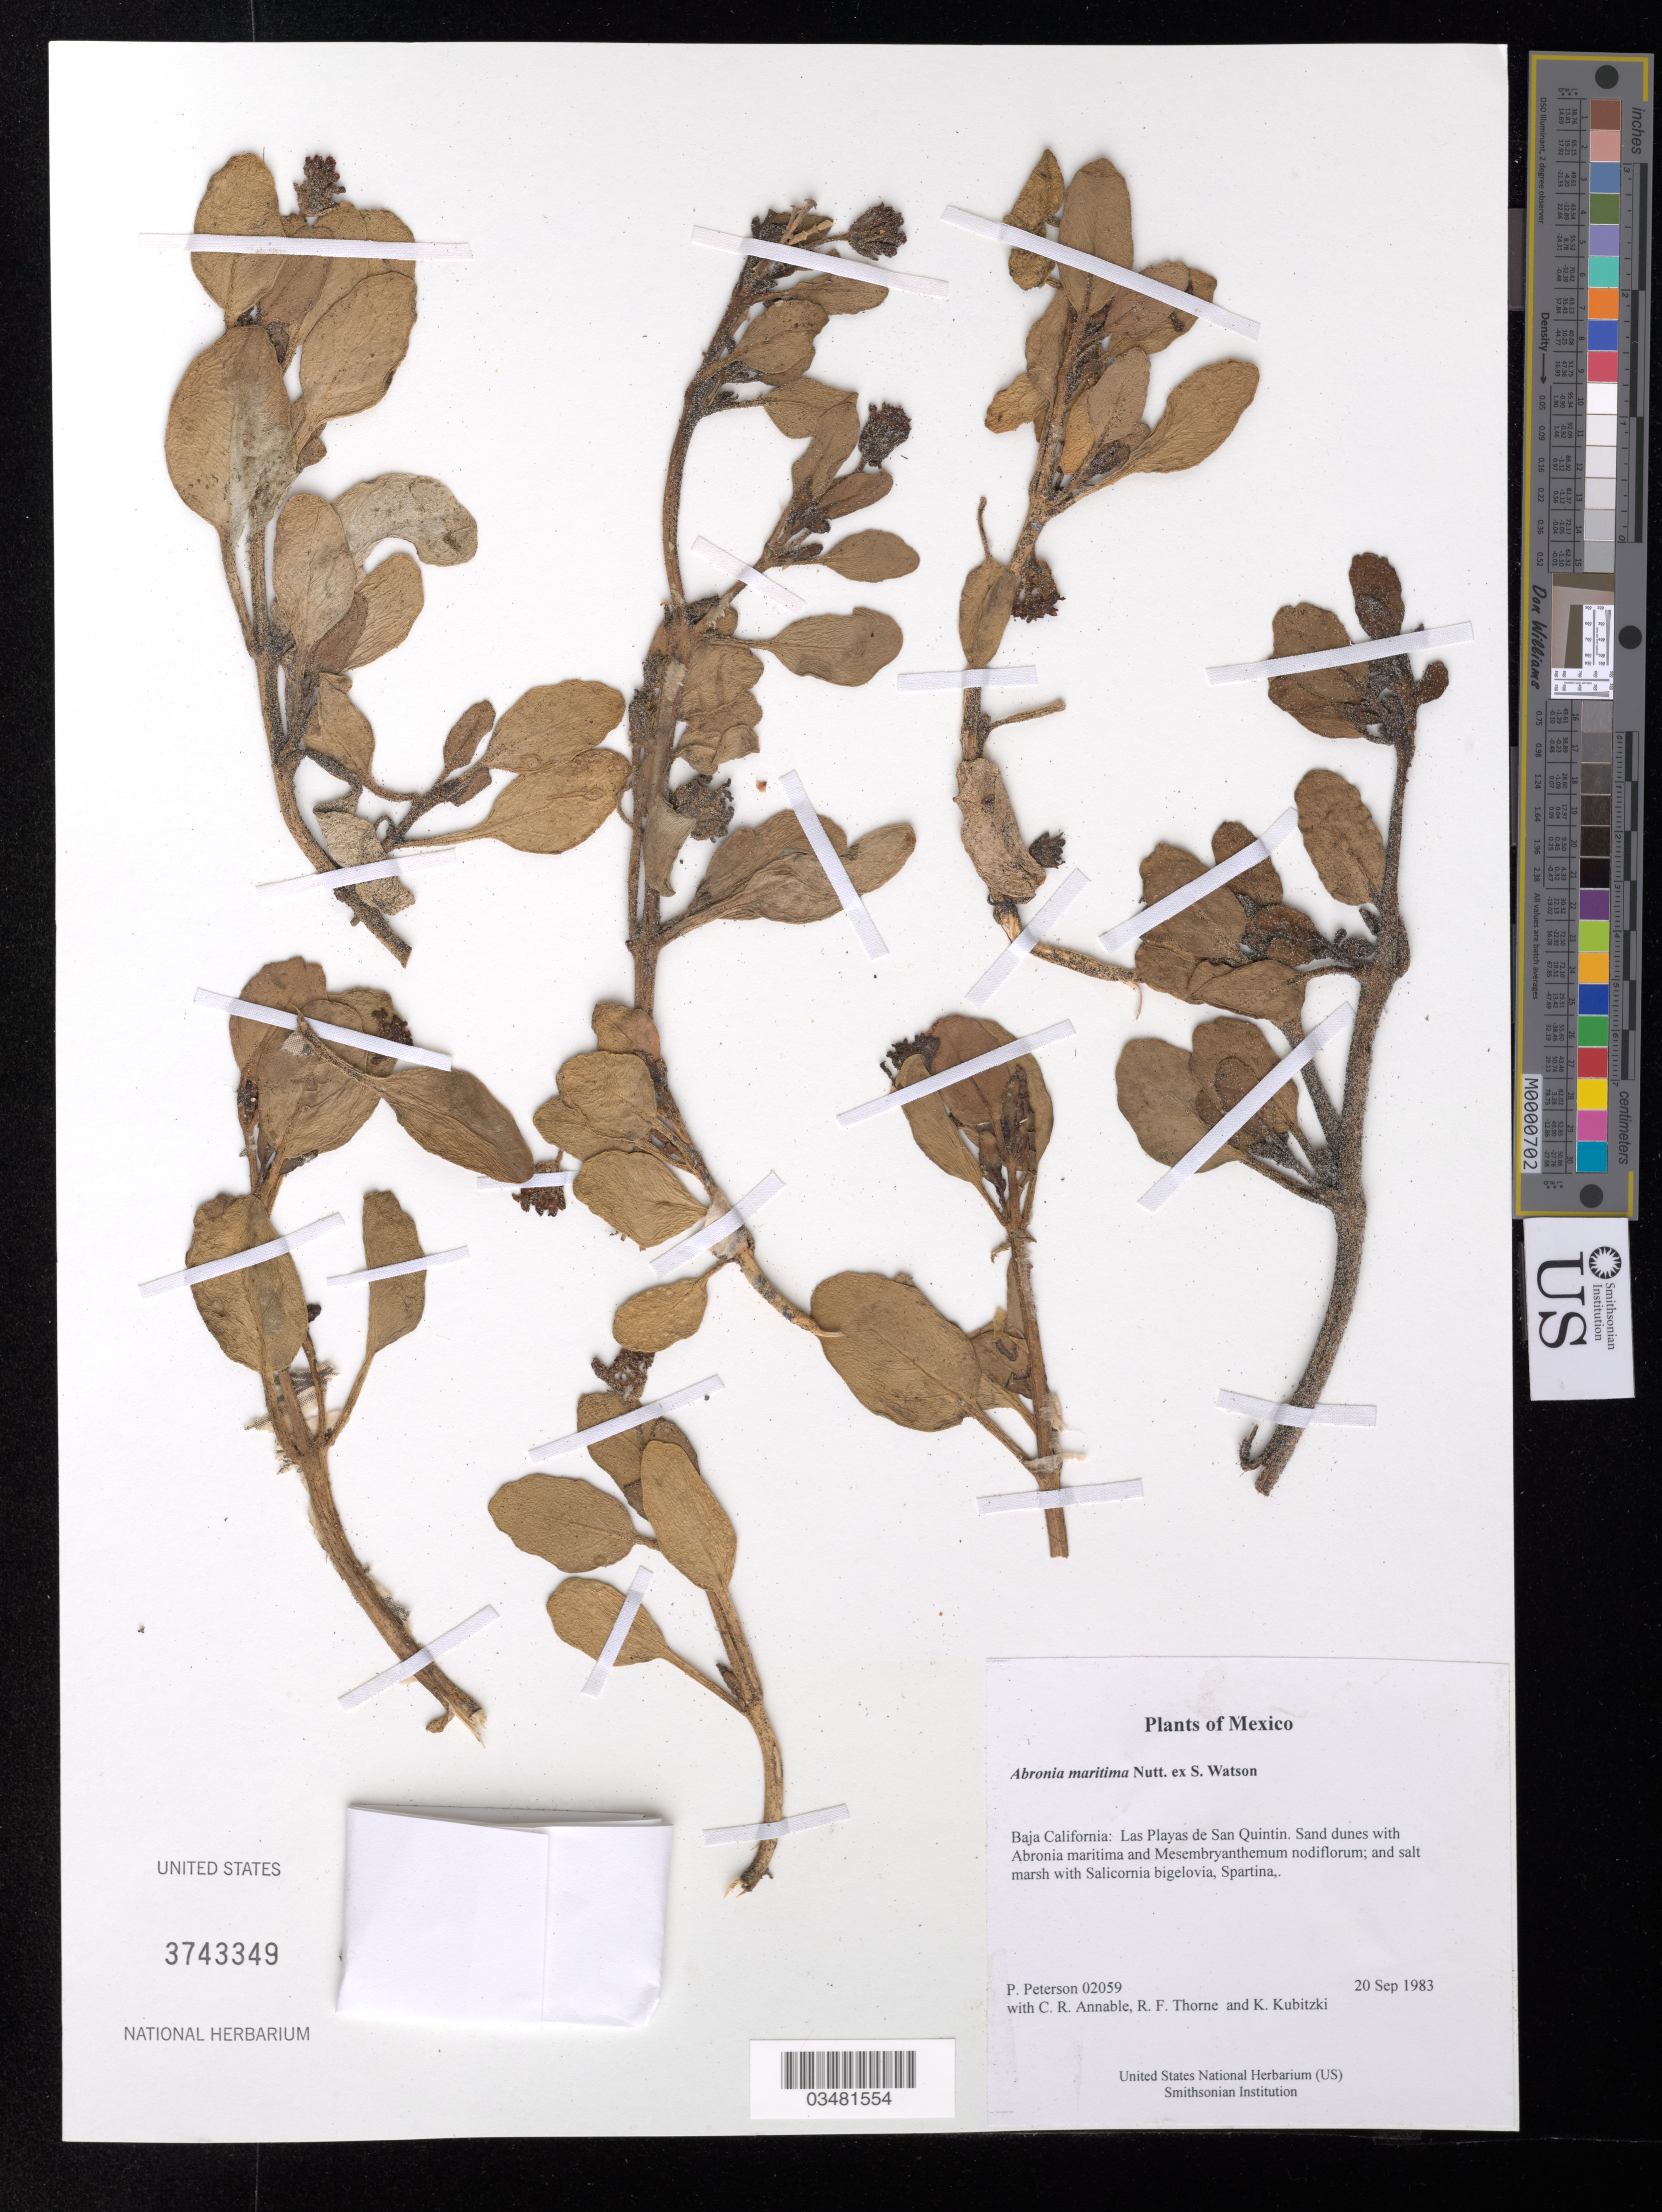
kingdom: Plantae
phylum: Tracheophyta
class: Magnoliopsida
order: Caryophyllales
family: Nyctaginaceae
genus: Abronia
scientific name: Abronia maritima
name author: Nutt. ex S. Watson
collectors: P. M. Peterson, C. R. Annable, R. F. Thorne & K. Kubitzki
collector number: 02059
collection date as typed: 20 Sep 1983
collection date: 1983-09-20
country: Mexico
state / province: Baja California Norte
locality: Las Playas de San Quintin.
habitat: Sand dunes with Abronia maritima and Mesembryanthemum nodiflorum; and salt marsh with Salicornia bigelovia, Spartina,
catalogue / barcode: US 3743349